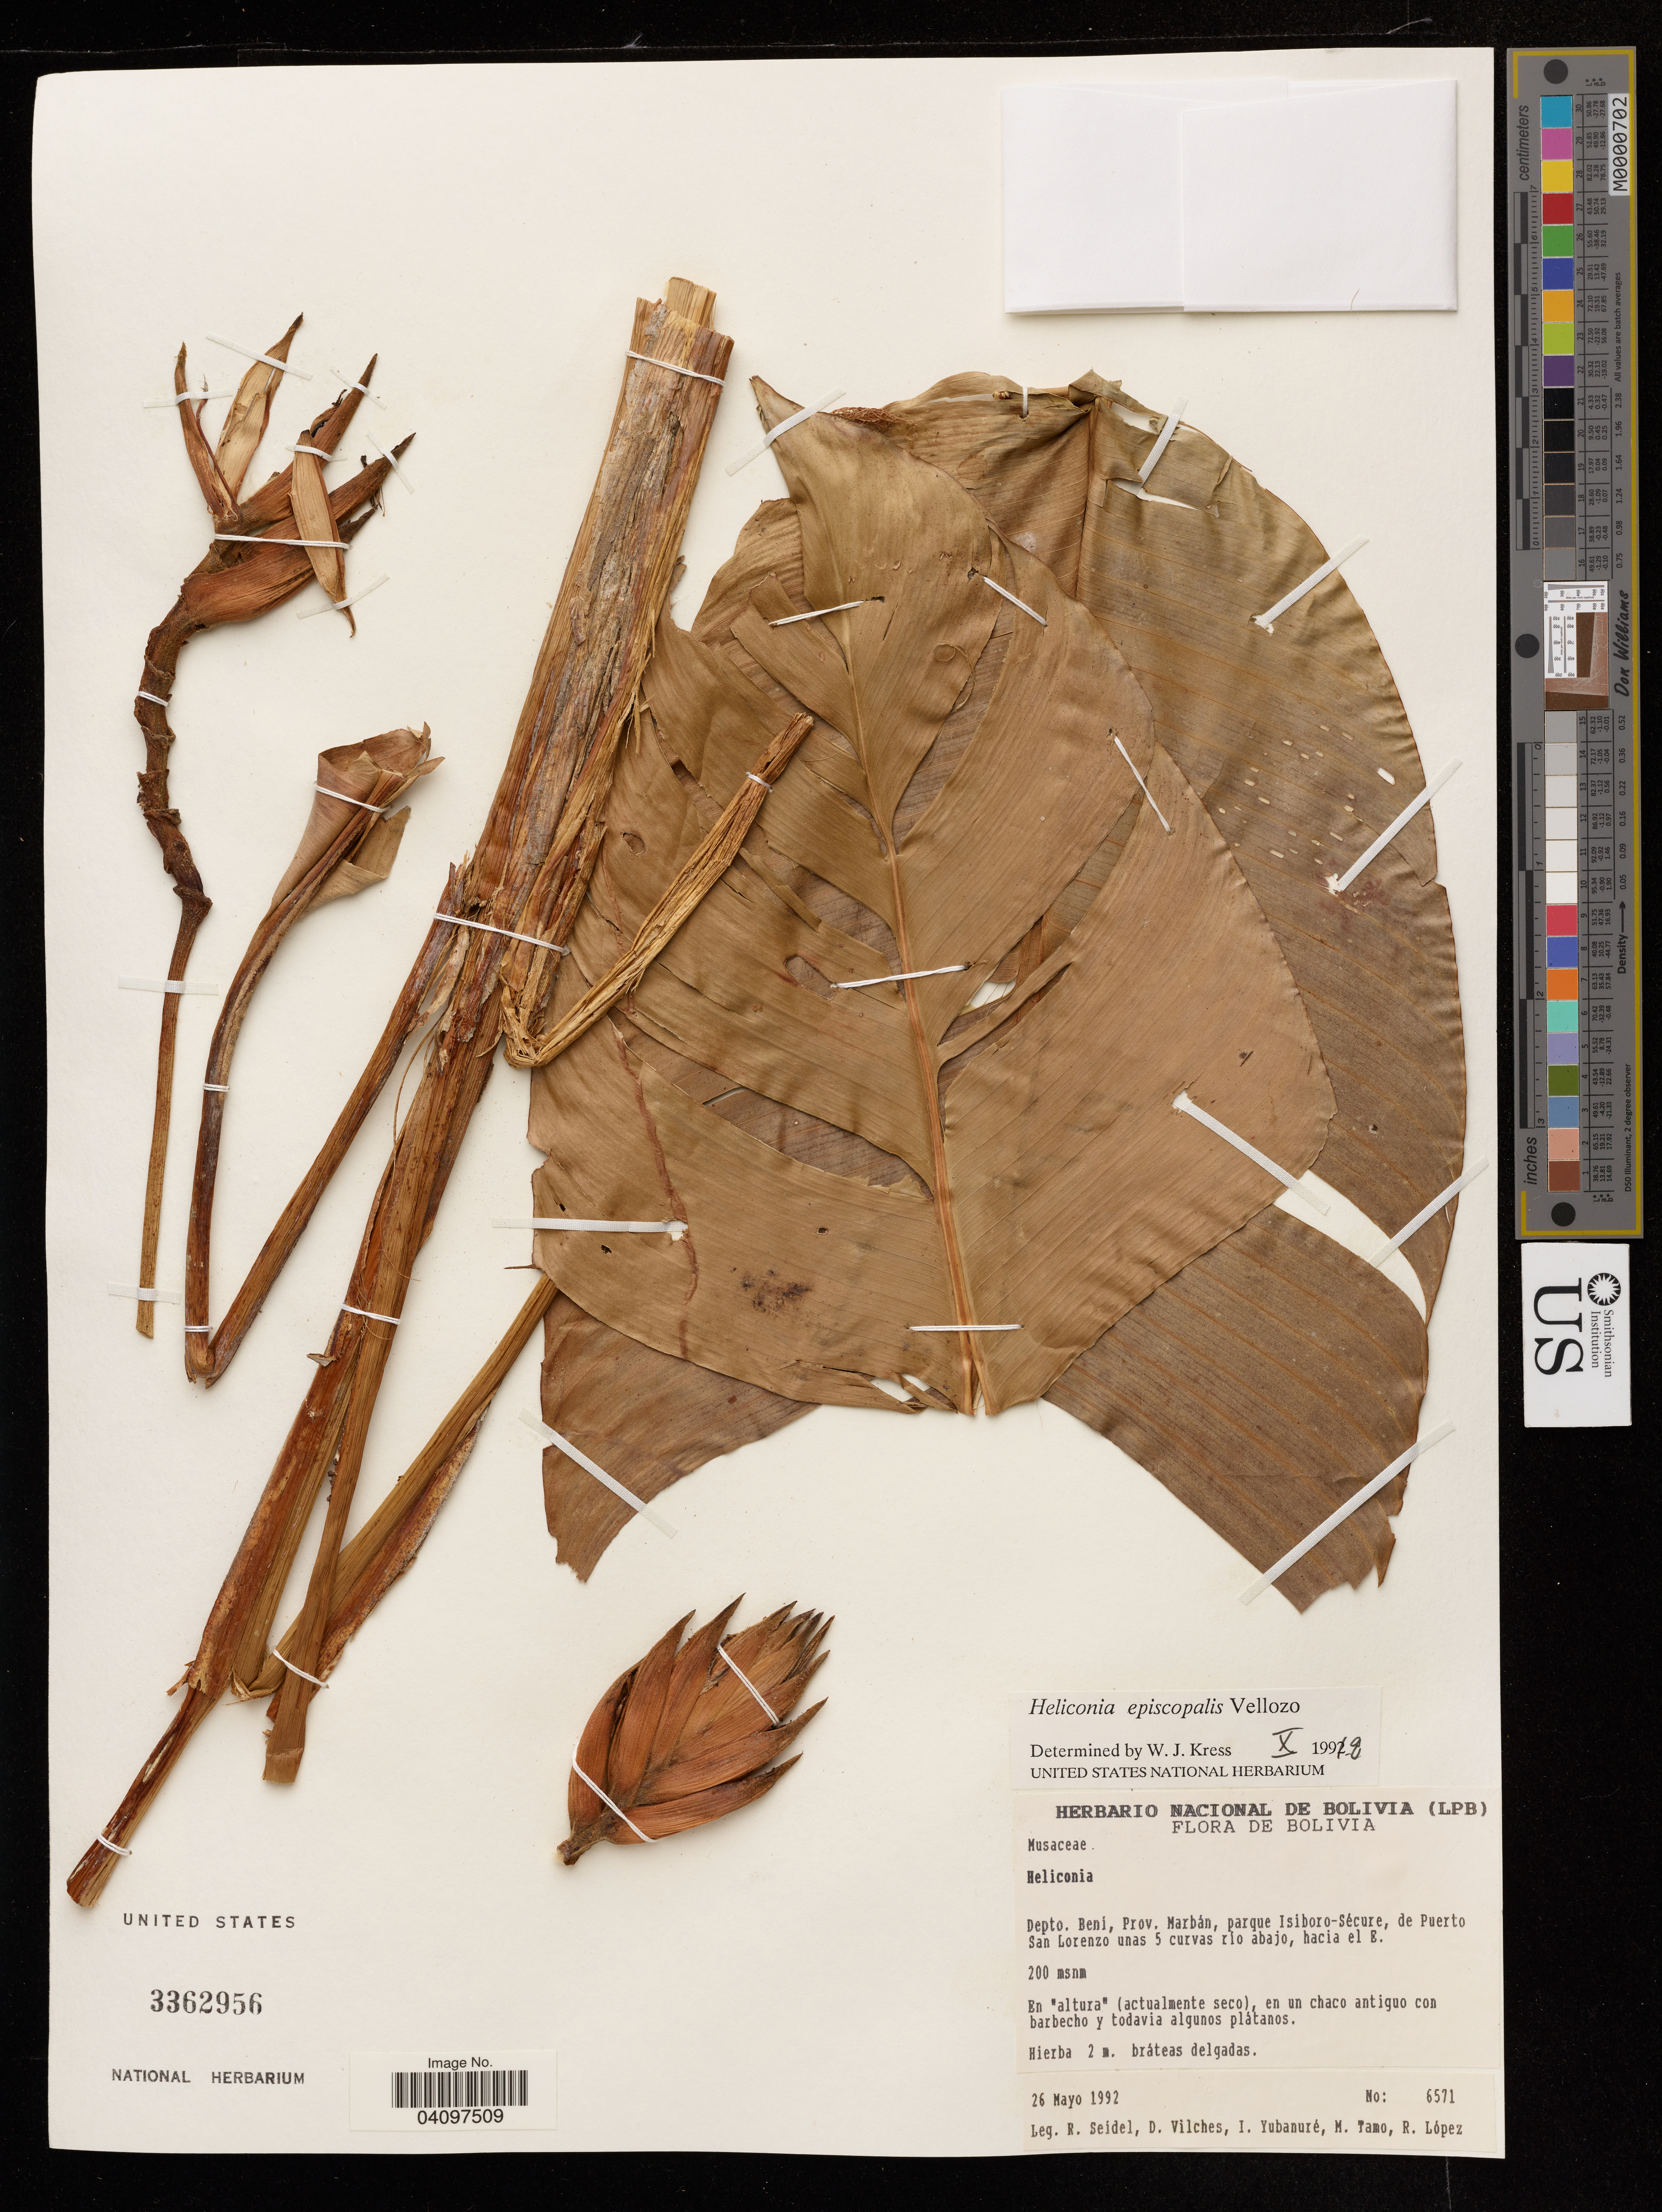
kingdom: Plantae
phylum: Tracheophyta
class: Liliopsida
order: Zingiberales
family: Heliconiaceae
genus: Heliconia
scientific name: Heliconia episcopalis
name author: Vell.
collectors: R. Seidel, D. Vilches, I. Yubanuré & M. Tamo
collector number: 6571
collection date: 1992-05-26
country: Bolivia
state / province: Beni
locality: Prov. Marbán, parque Isiboro-Sécure, de Puerto San Lorenzo unas 5 curvas rlo abajo, hacia el E.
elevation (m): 200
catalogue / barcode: US 3362956